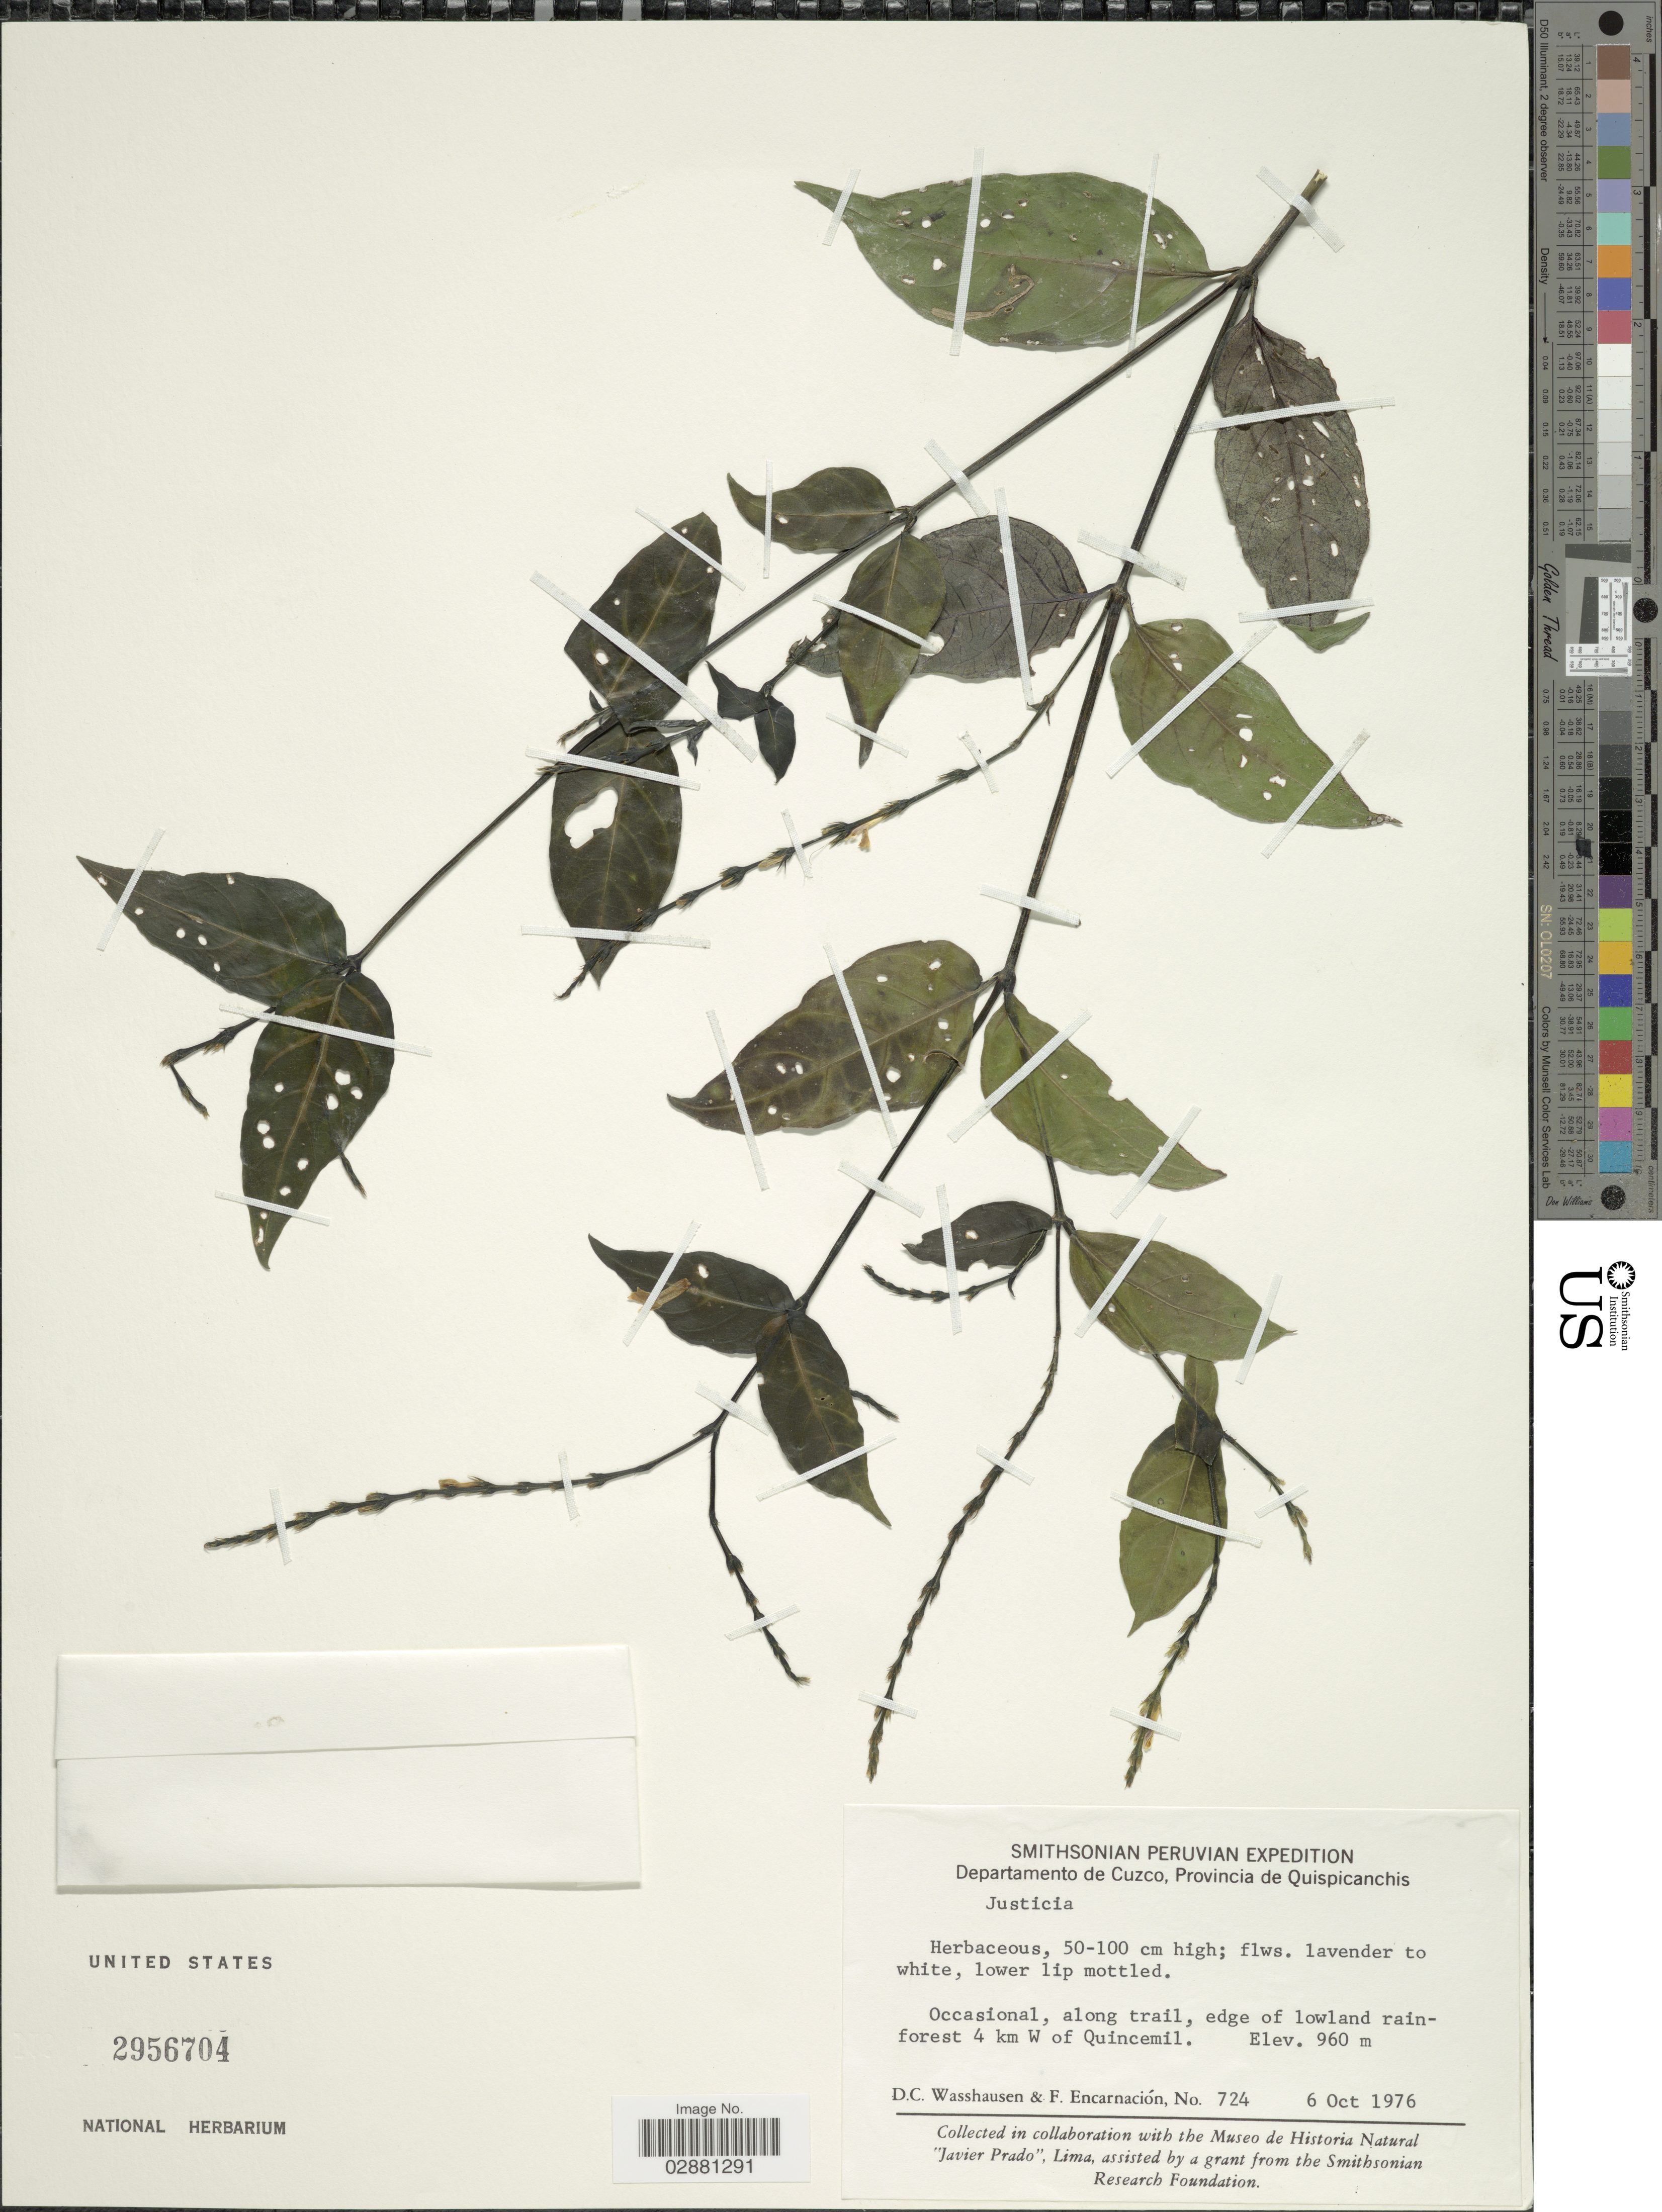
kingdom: Plantae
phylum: Tracheophyta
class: Magnoliopsida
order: Lamiales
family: Acanthaceae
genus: Justicia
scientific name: Justicia ulei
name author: Lindau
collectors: D. C. Wasshausen & F. Encarnación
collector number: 724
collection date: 1976-10-06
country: Peru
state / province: Cusco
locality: Departamento de Cuzco, Provincia de Quispicanchis, Occasional, along trail, edge of lowland rainforest 4 km W of Quincemil.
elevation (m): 960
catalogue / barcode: US 2956704